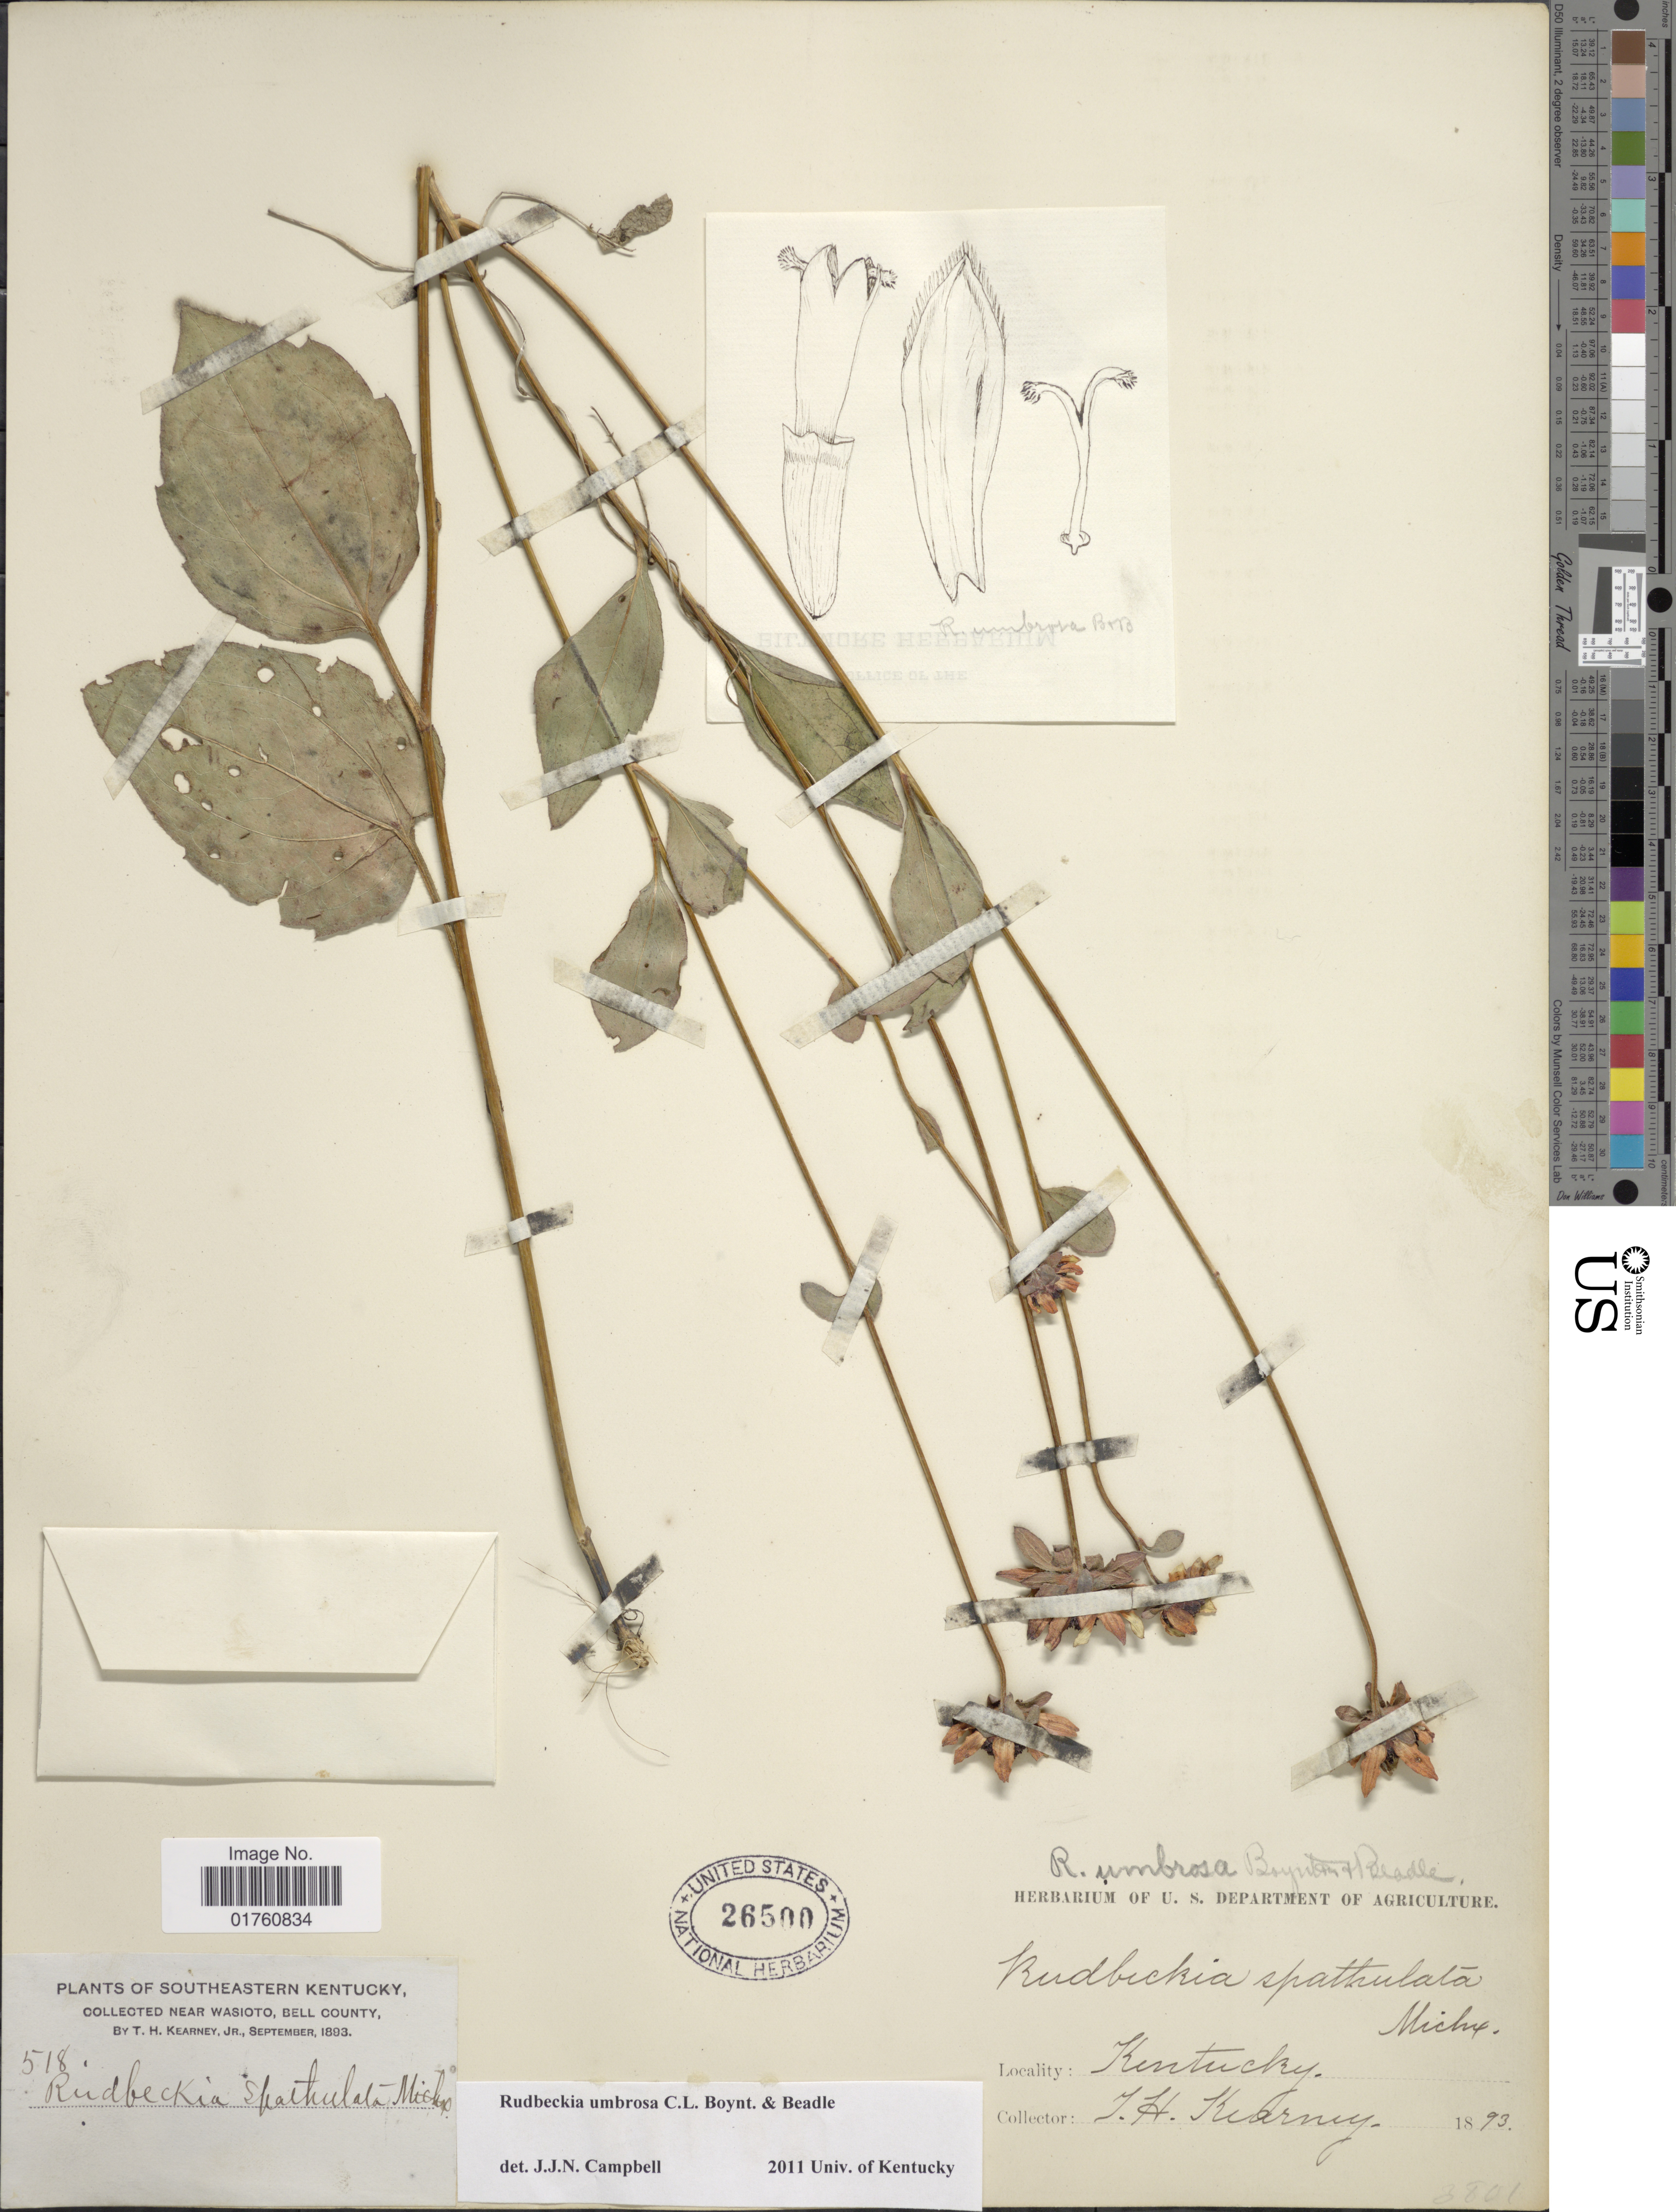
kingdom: Plantae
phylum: Tracheophyta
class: Magnoliopsida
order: Asterales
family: Asteraceae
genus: Rudbeckia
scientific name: Rudbeckia fulgida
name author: Aiton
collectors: T. H. Kearney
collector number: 518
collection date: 1893-09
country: United States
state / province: Kentucky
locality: Southeastern Kentucky, near Sasioto, Bell County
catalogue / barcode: US 26500